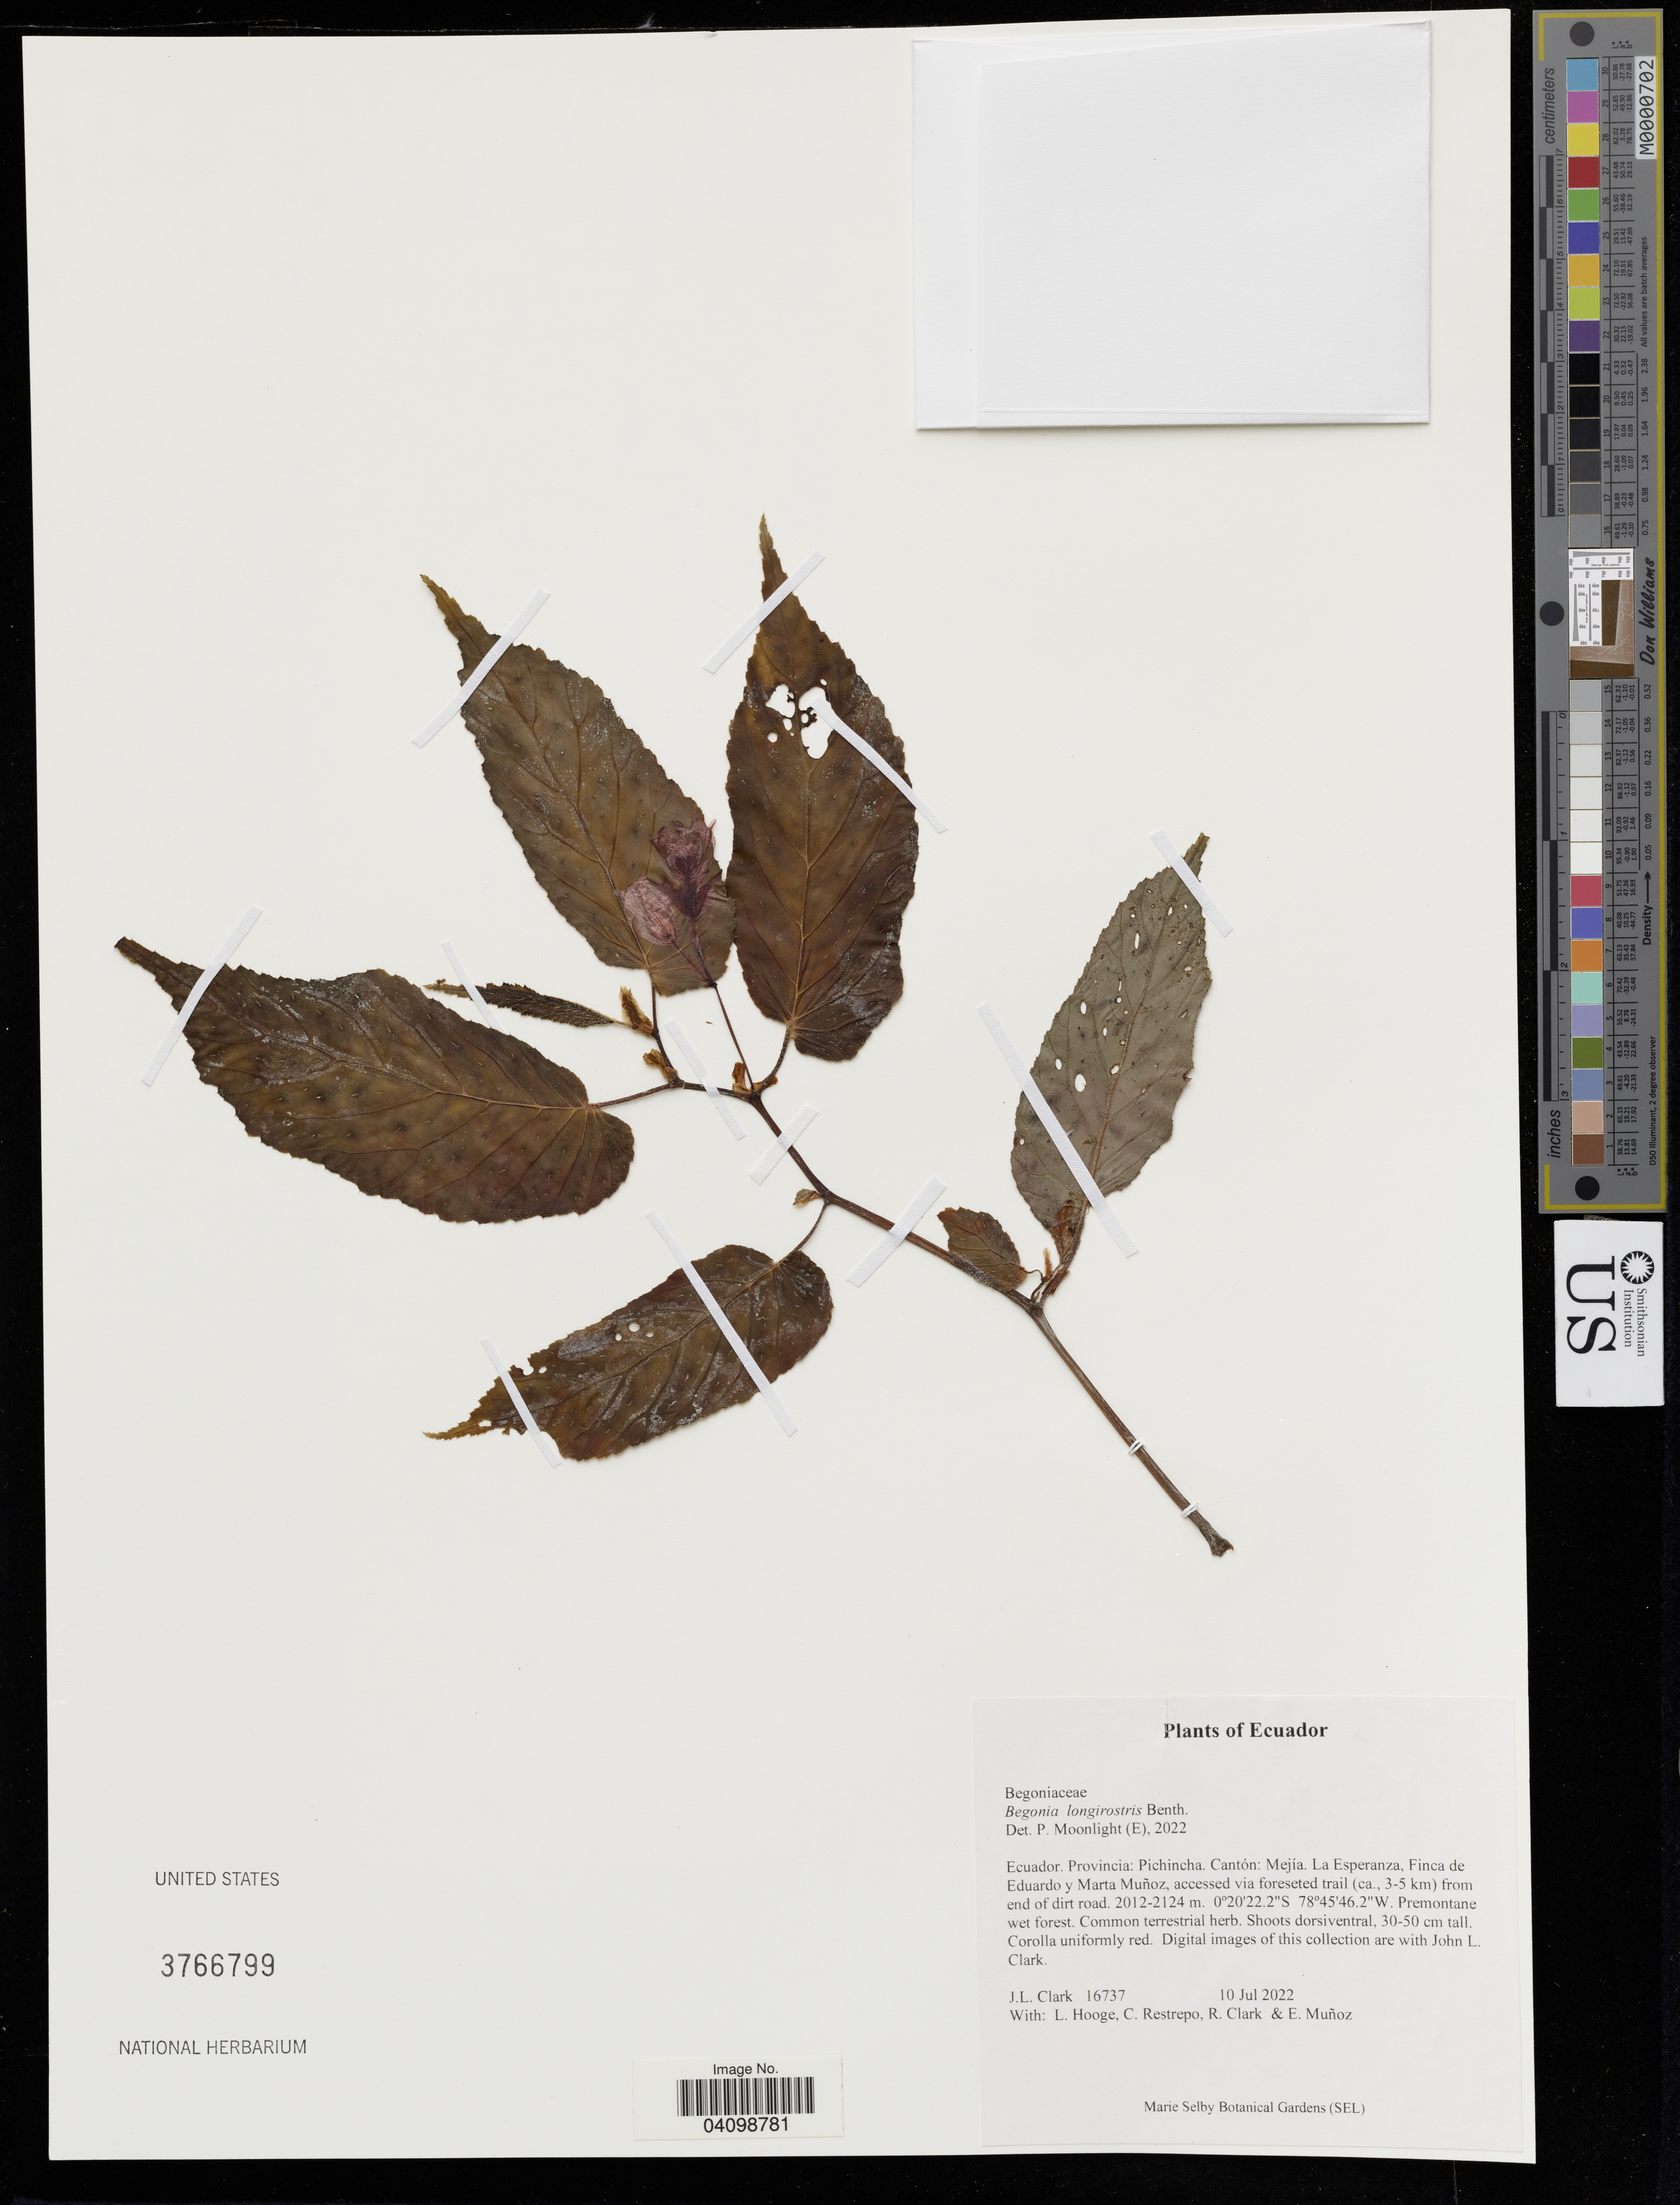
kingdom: Plantae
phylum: Tracheophyta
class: Magnoliopsida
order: Cucurbitales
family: Begoniaceae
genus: Begonia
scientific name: Begonia longirostris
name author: Benth.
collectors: J. Clark, C. Restrepo & R. Clark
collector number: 16737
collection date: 2022-07-10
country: Ecuador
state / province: Pichincha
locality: Pichincha. Cantón: Mejía. La Esperanza, Finca de Eduardo y Marta Muñoz, accessed via foreseted trail (ca., 3-5 km) from end of dirt road.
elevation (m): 16737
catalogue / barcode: US 3766799